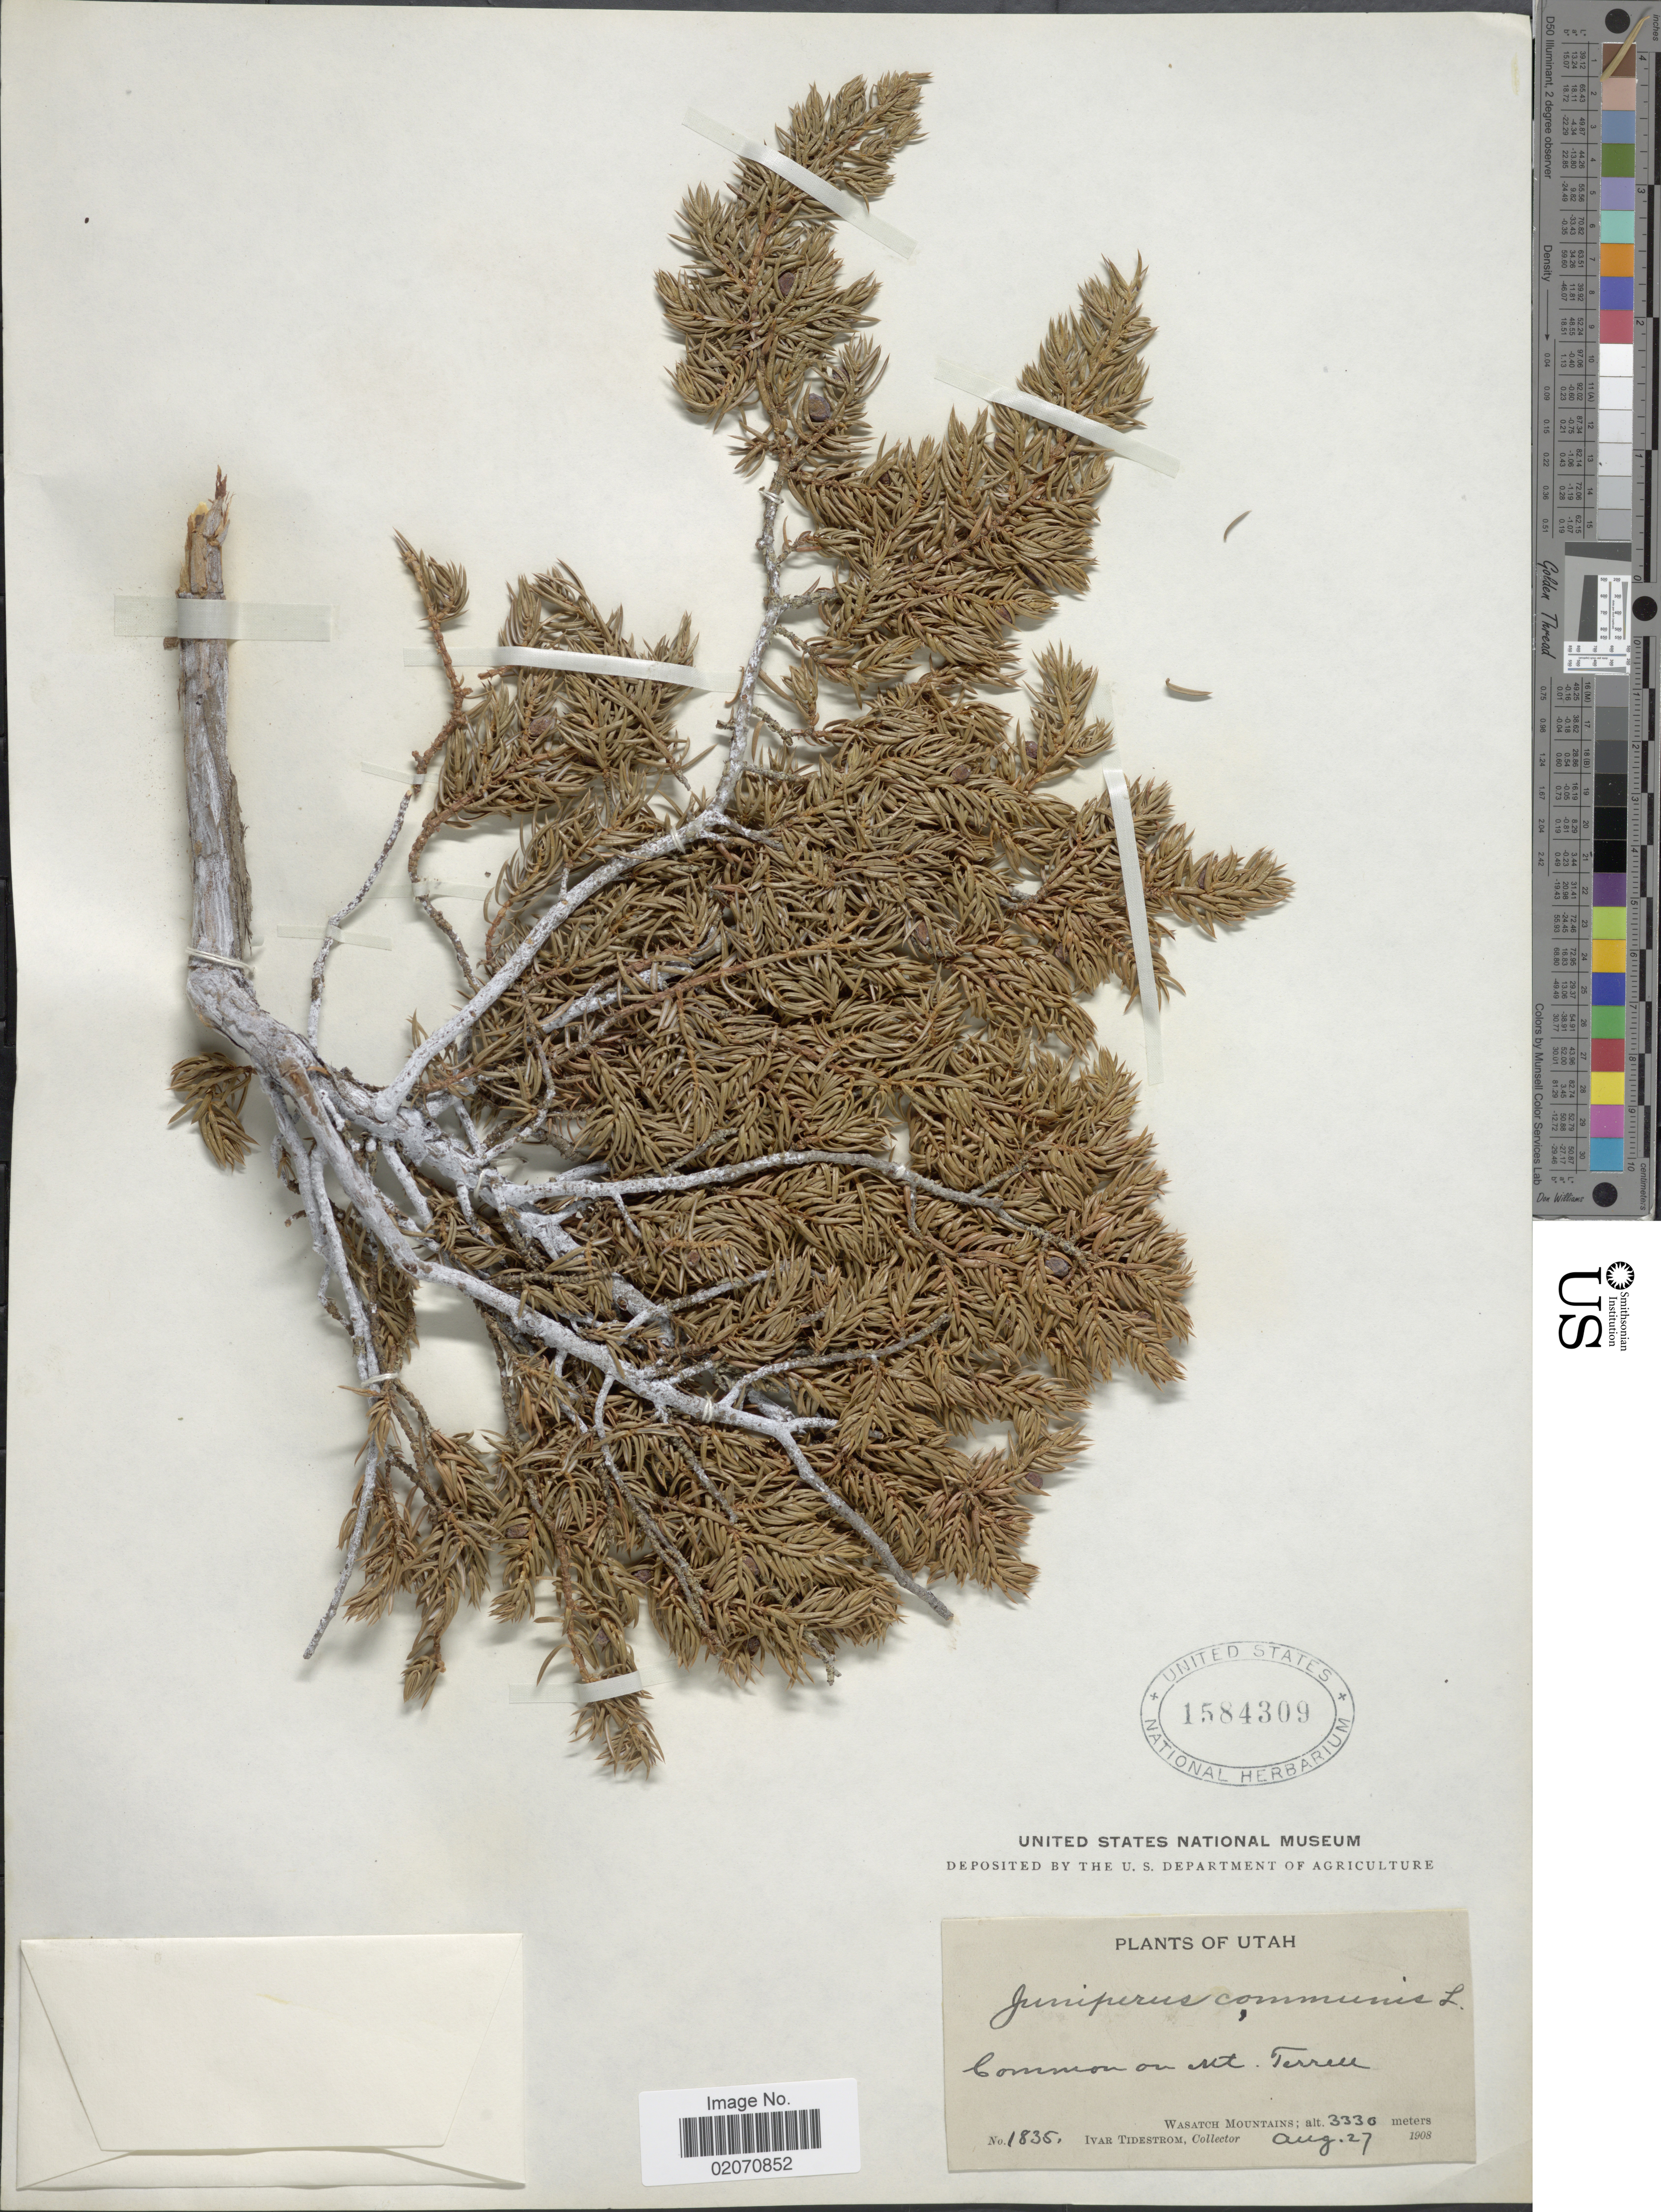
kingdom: Plantae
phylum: Tracheophyta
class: Pinopsida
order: Pinales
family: Cupressaceae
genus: Juniperus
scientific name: Juniperus communis subsp. nana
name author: (Willd.) Syme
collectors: I. F. Tidestrom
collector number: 1835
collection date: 1908-08-27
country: United States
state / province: Utah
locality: Common on Mt. Terrell, Wasatch Mountains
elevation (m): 3330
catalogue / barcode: US 1584309